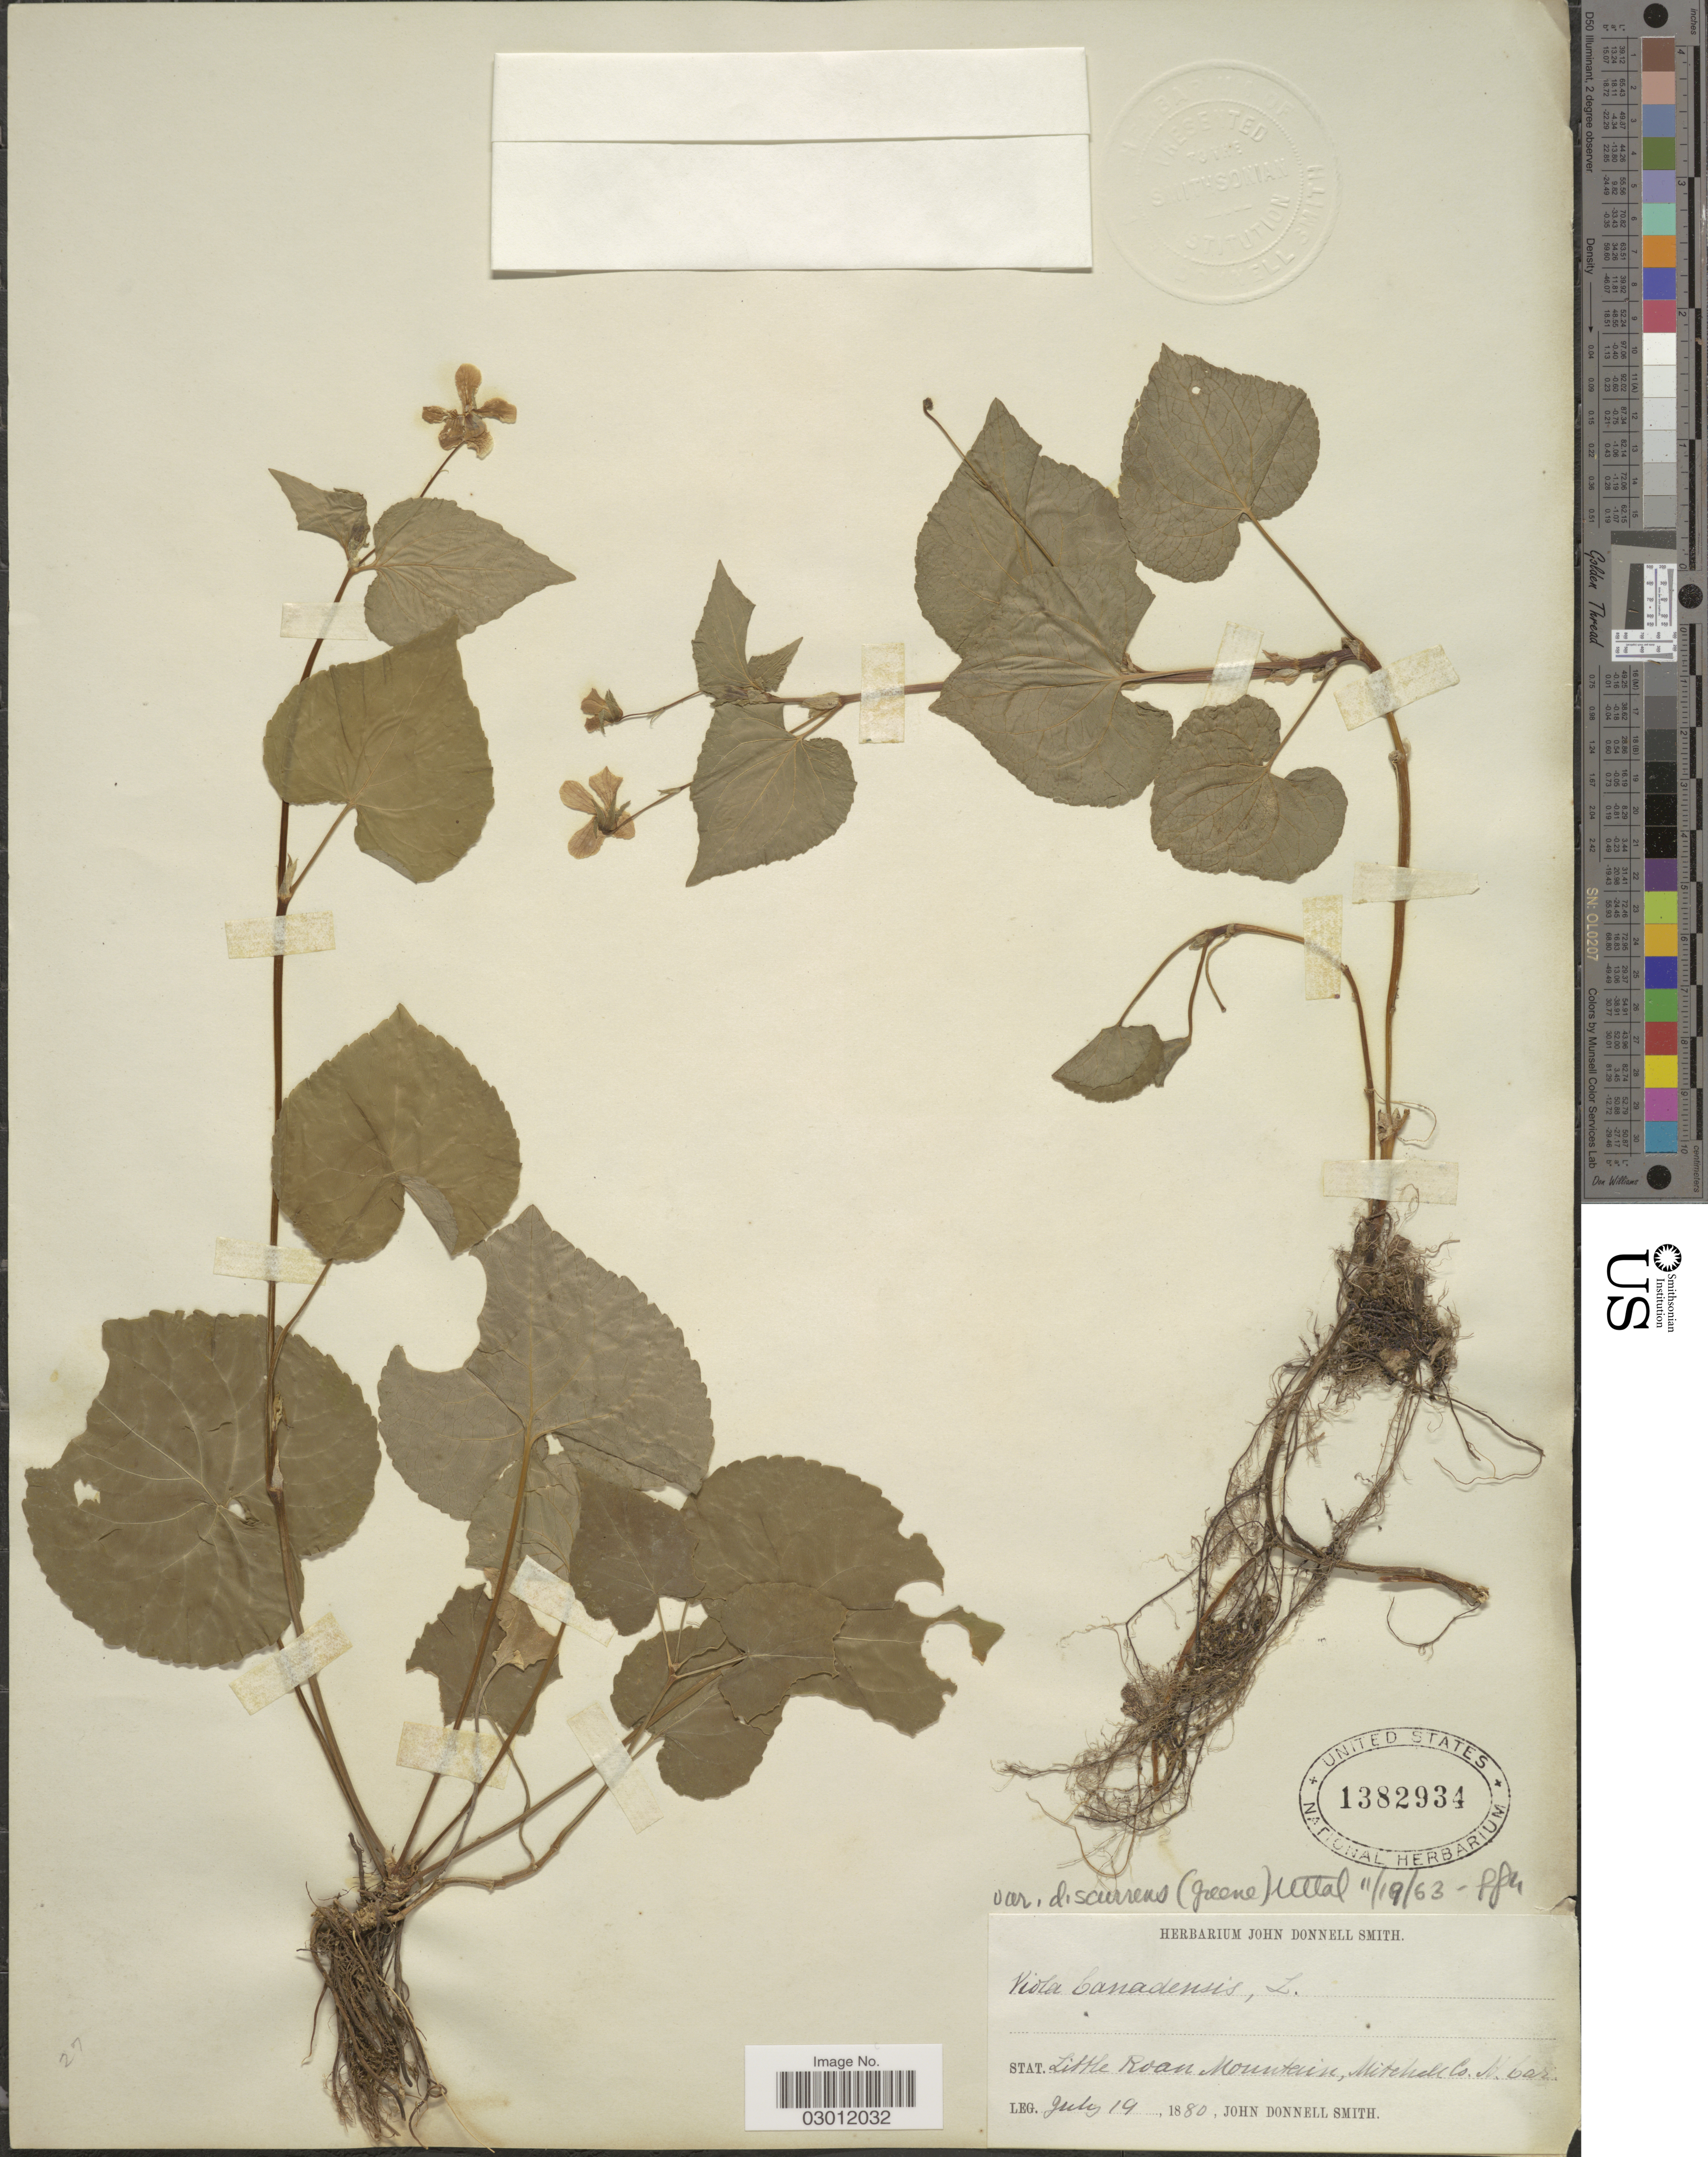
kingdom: Plantae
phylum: Tracheophyta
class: Magnoliopsida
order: Malpighiales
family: Violaceae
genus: Viola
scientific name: Viola canadensis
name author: L.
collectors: J. Donnell Smith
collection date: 1880-07-19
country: United States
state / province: North Carolina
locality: Stat. Little Roan Mountain, Mitchell Co.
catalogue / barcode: US 1382934